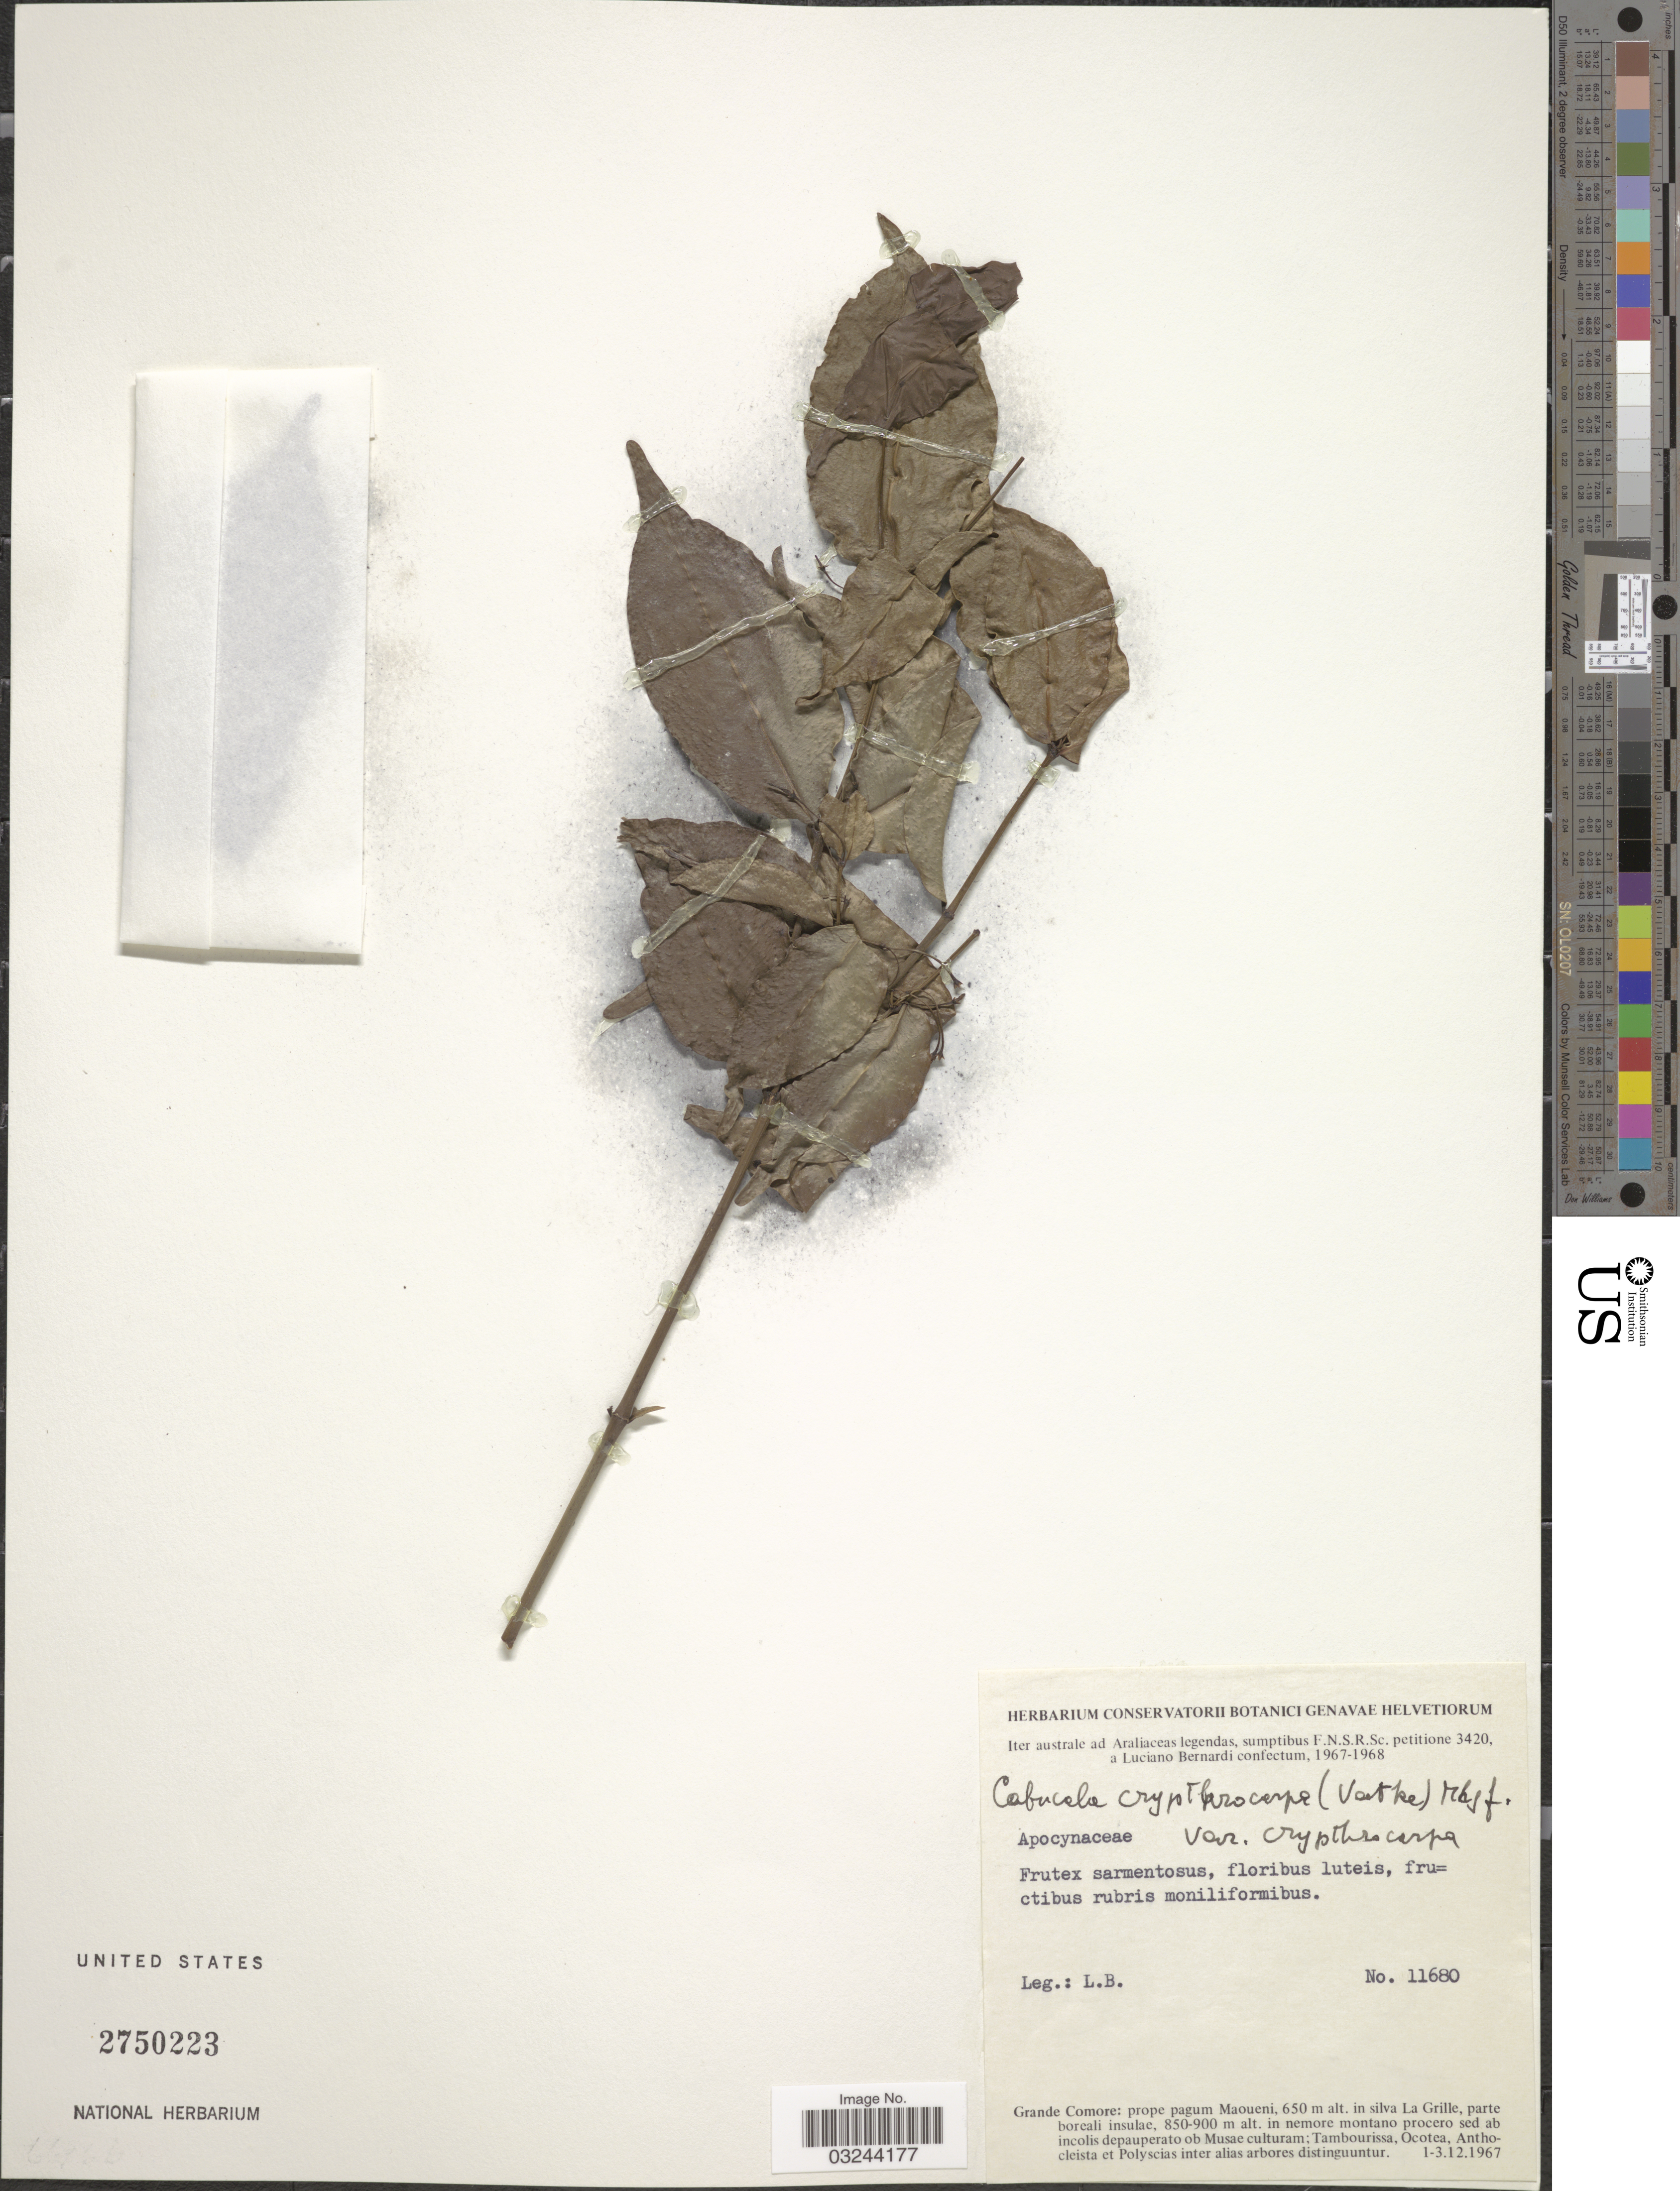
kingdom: Plantae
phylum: Tracheophyta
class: Magnoliopsida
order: Gentianales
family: Apocynaceae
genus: Cabucala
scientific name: Cabucala cryptophlebia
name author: (Baker) Pichon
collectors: L. Bernardi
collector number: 11680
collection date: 1967-12-01/1967-12-03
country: Comoros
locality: Grande Comore: prope pagum Maoueni, in silva La Grille, parte boreali insulae.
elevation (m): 850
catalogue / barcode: US 2750223